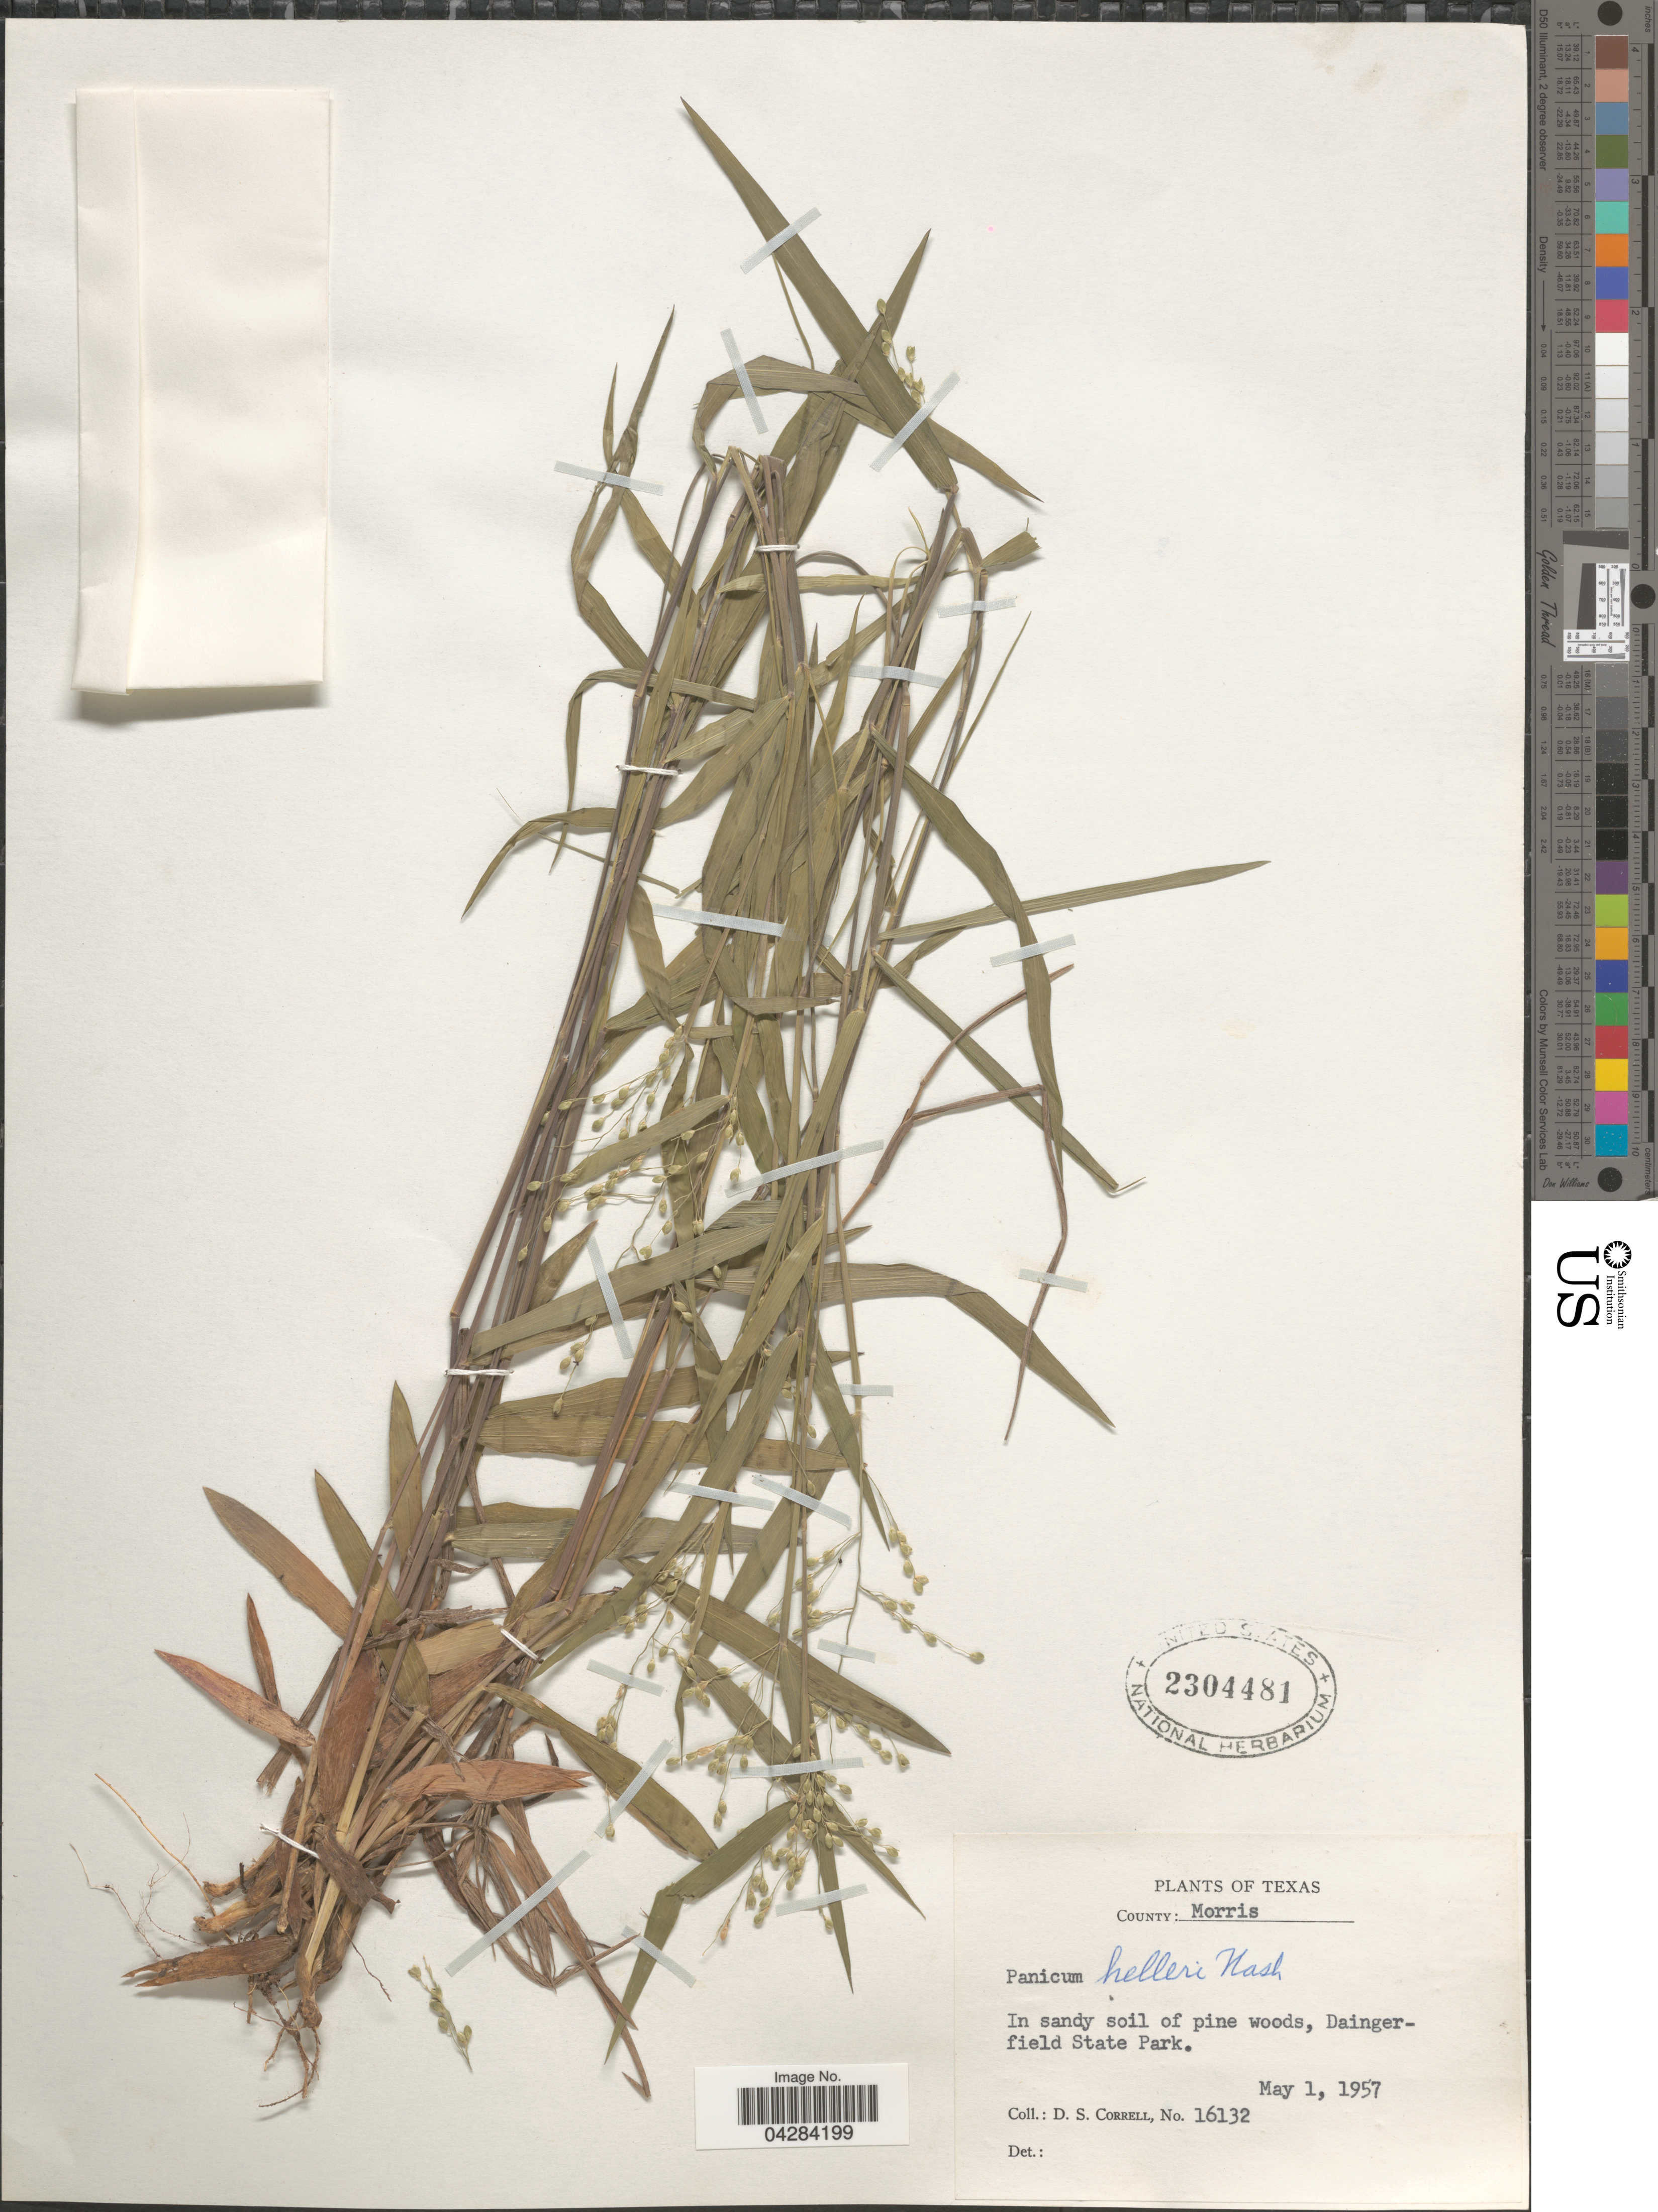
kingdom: Plantae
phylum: Tracheophyta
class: Liliopsida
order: Poales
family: Poaceae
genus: Dichanthelium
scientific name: Dichanthelium oligosanthes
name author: (Schult.) Gould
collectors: D. S. Correll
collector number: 16132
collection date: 1957-05-01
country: United States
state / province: Texas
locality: County: Morris. In sandy soil of pine woods, Daingerfield State Park.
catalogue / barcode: US 2304481